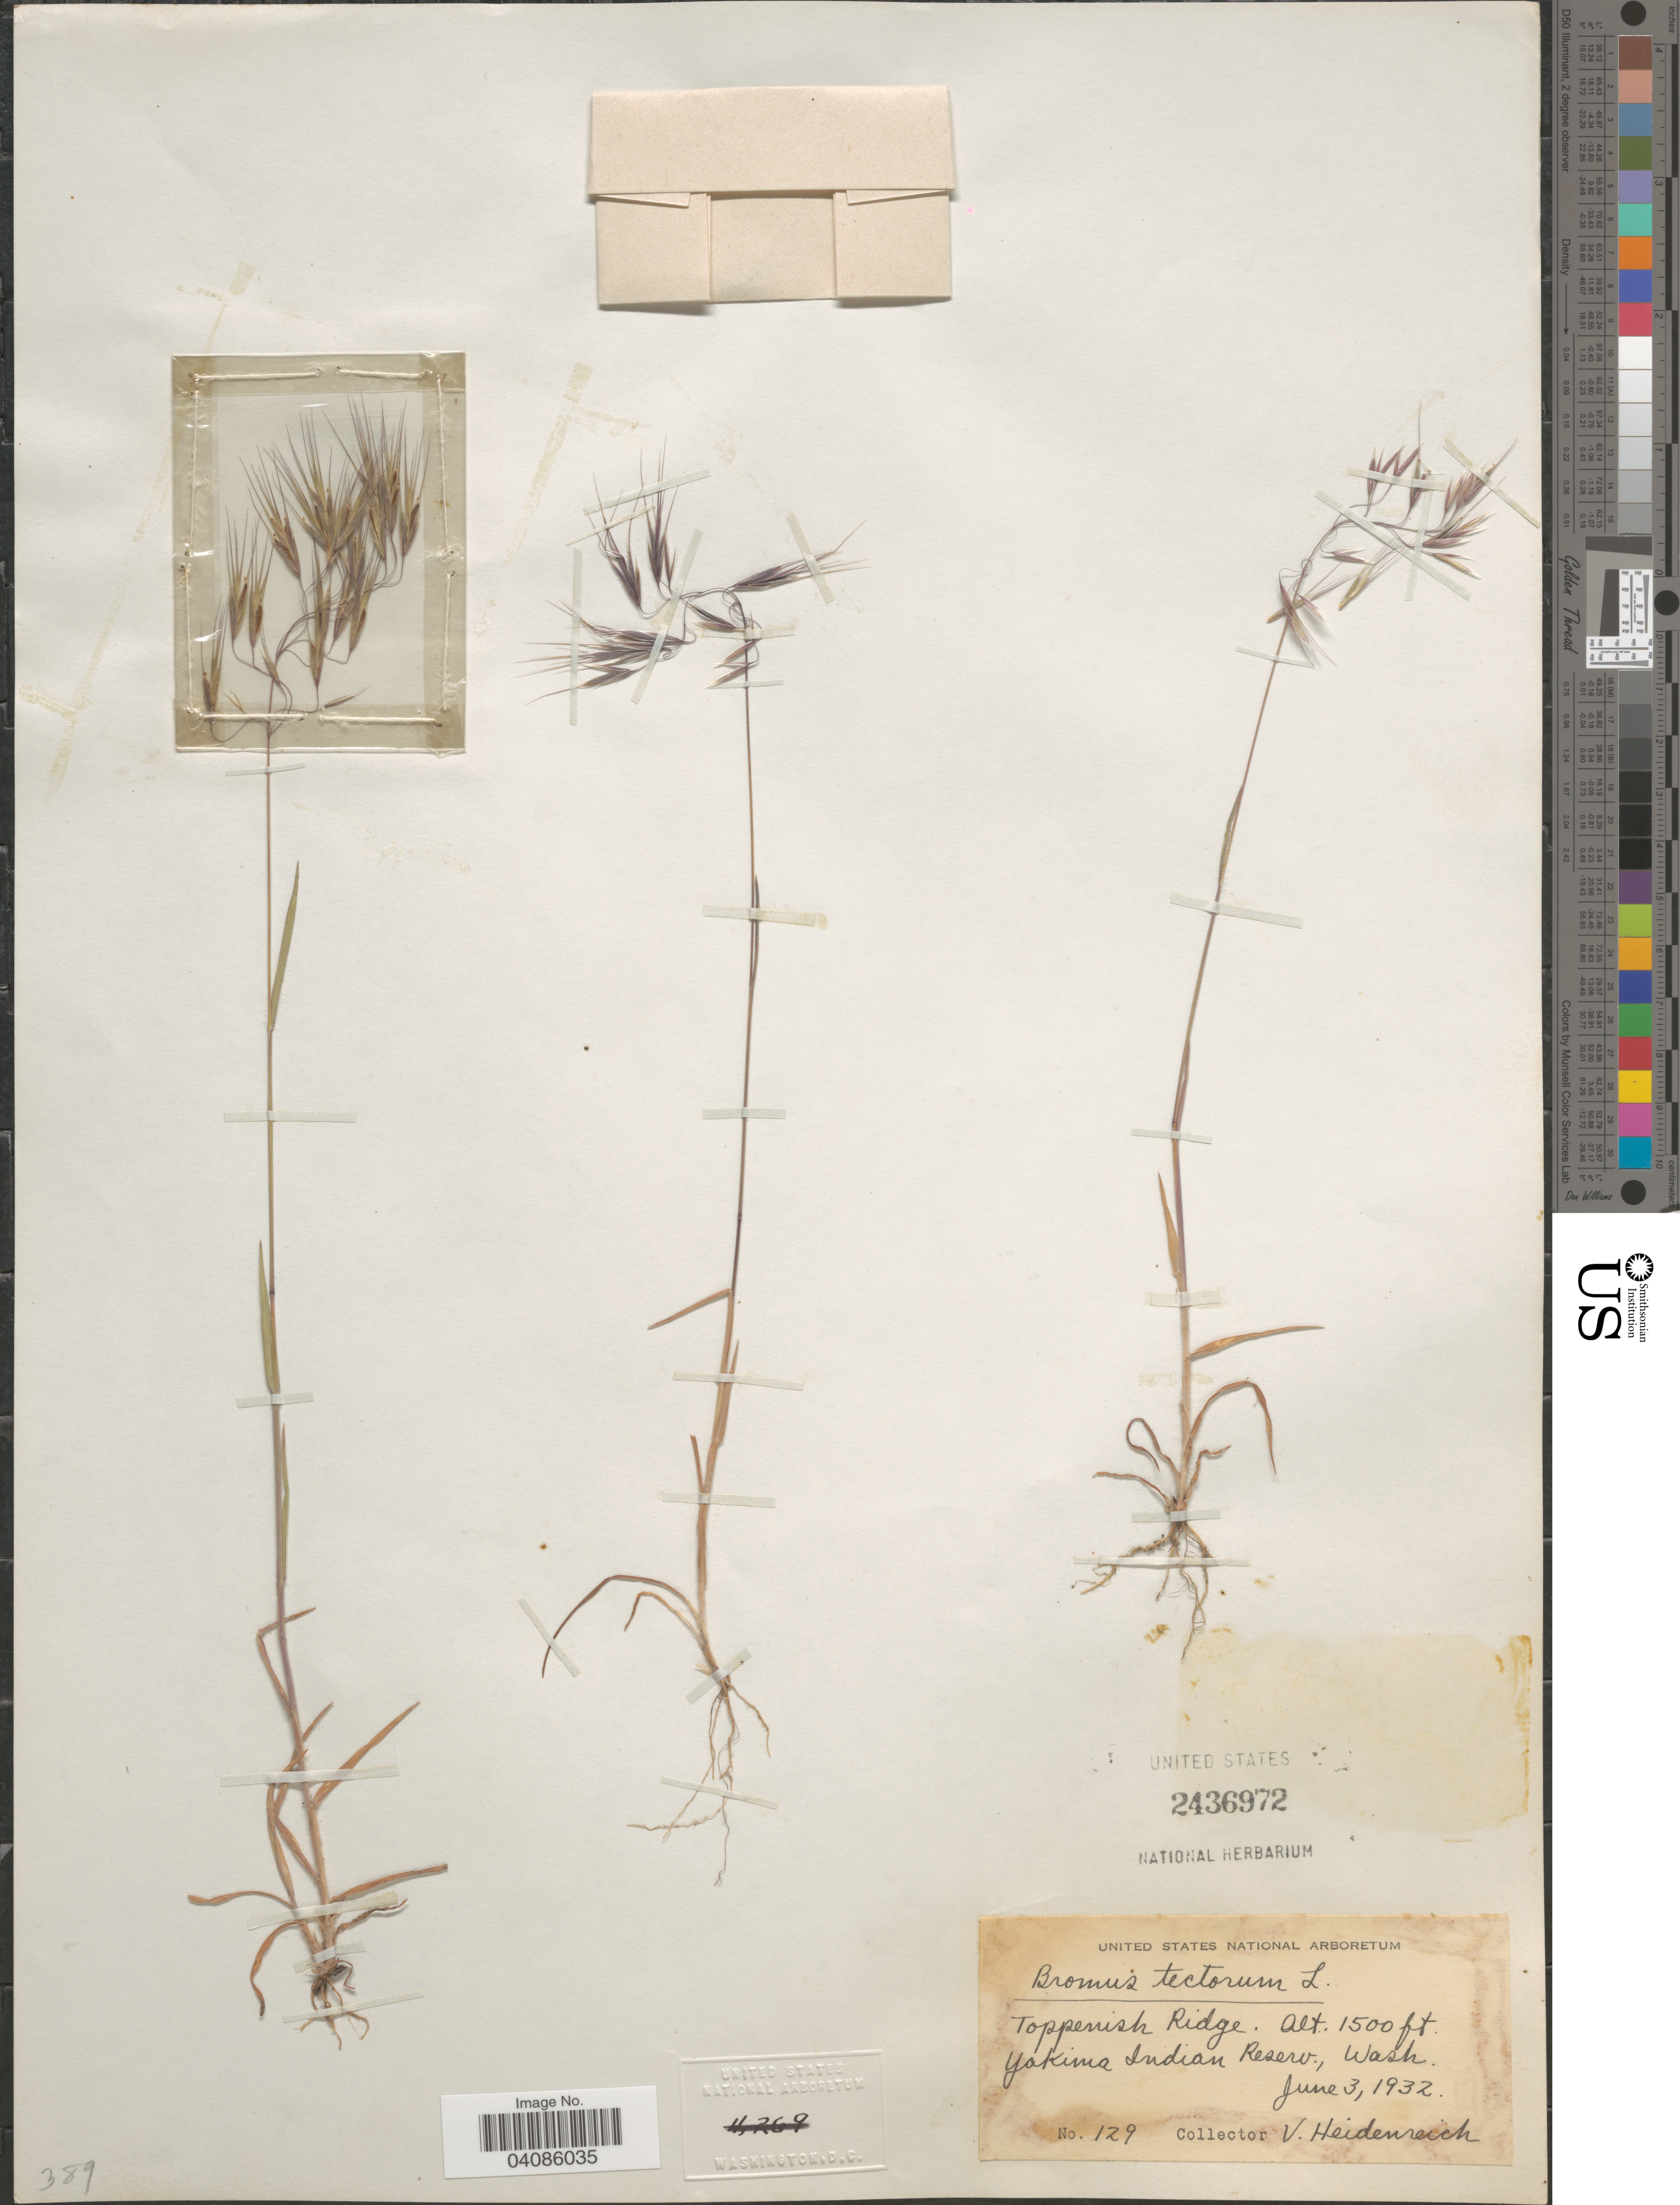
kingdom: Plantae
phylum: Tracheophyta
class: Liliopsida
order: Poales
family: Poaceae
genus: Bromus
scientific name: Bromus tectorum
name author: L.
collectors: V. Heidenreich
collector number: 129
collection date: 1932-06-03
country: United States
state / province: Washington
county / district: Yakima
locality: Toppenish Ridge. Yakima Indian Reserv.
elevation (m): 457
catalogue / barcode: US 2436972